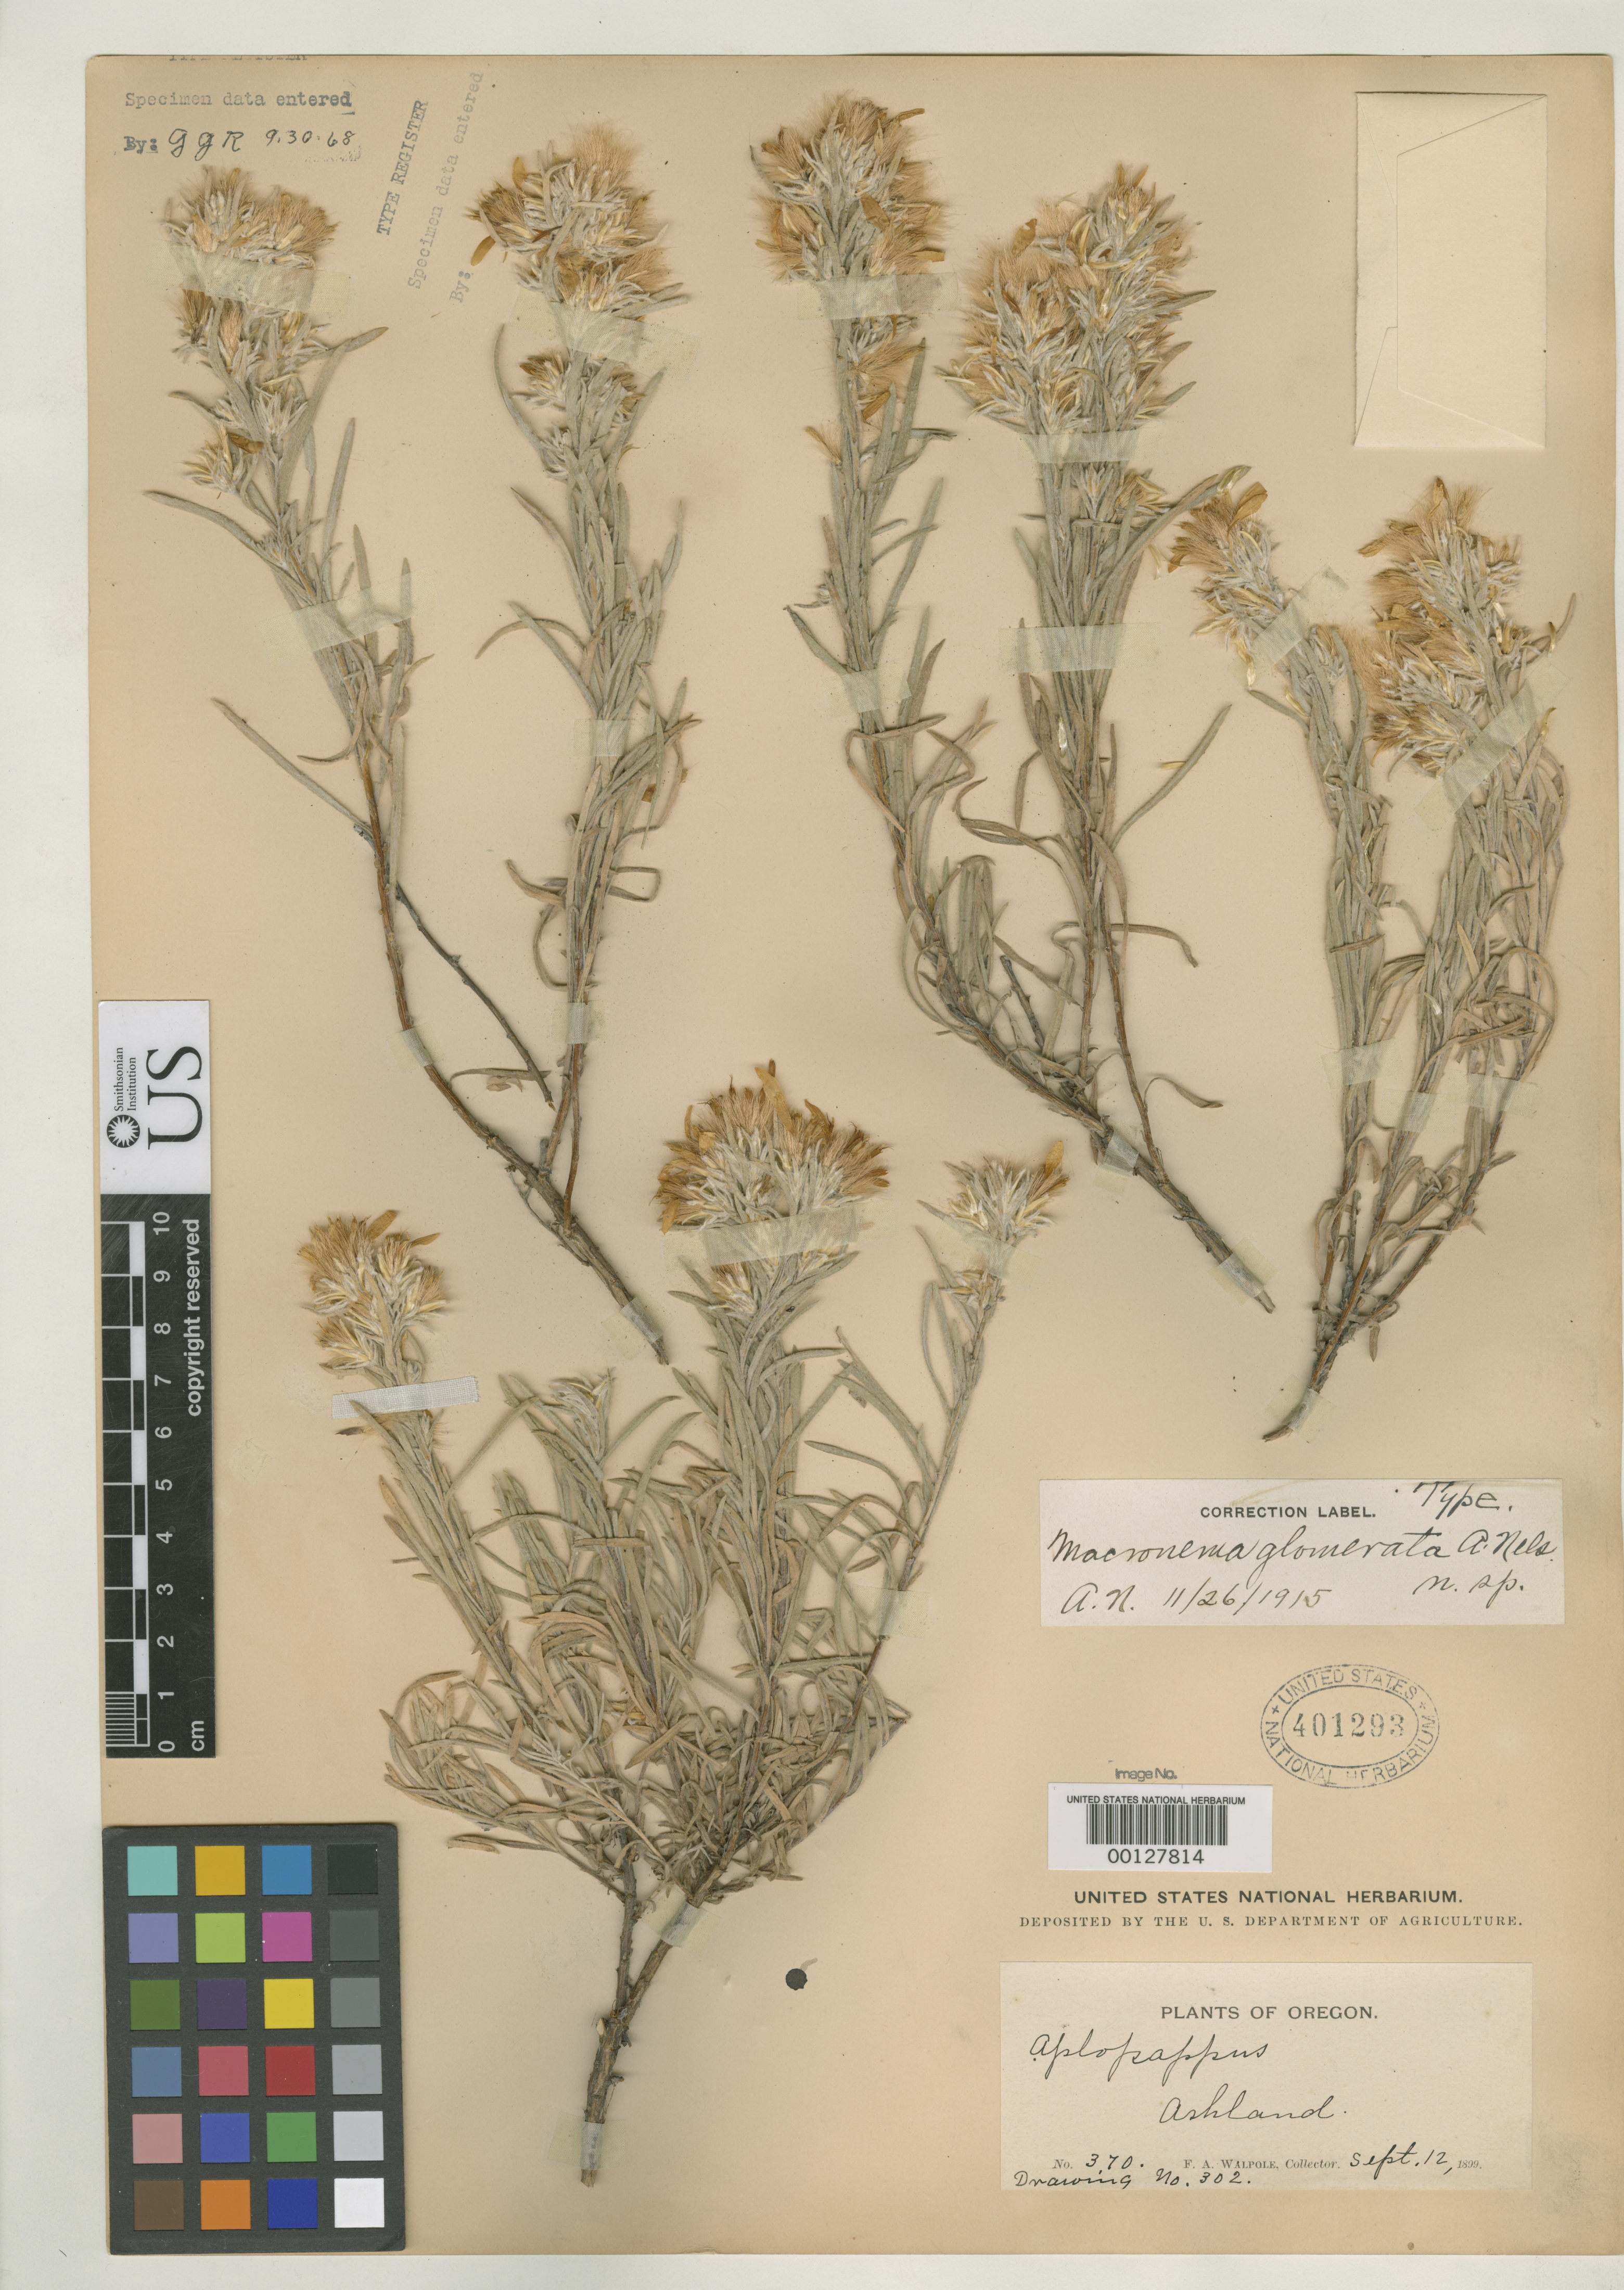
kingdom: Plantae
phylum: Tracheophyta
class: Magnoliopsida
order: Asterales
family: Asteraceae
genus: Macronema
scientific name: Macronema glomerata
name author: A. Nelson & J.F. Macbr.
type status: Holotype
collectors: F. Walpole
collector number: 370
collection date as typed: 12 Sep 1899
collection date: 1899-09-12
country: United States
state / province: Oregon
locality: Ashland.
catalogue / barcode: US 401293